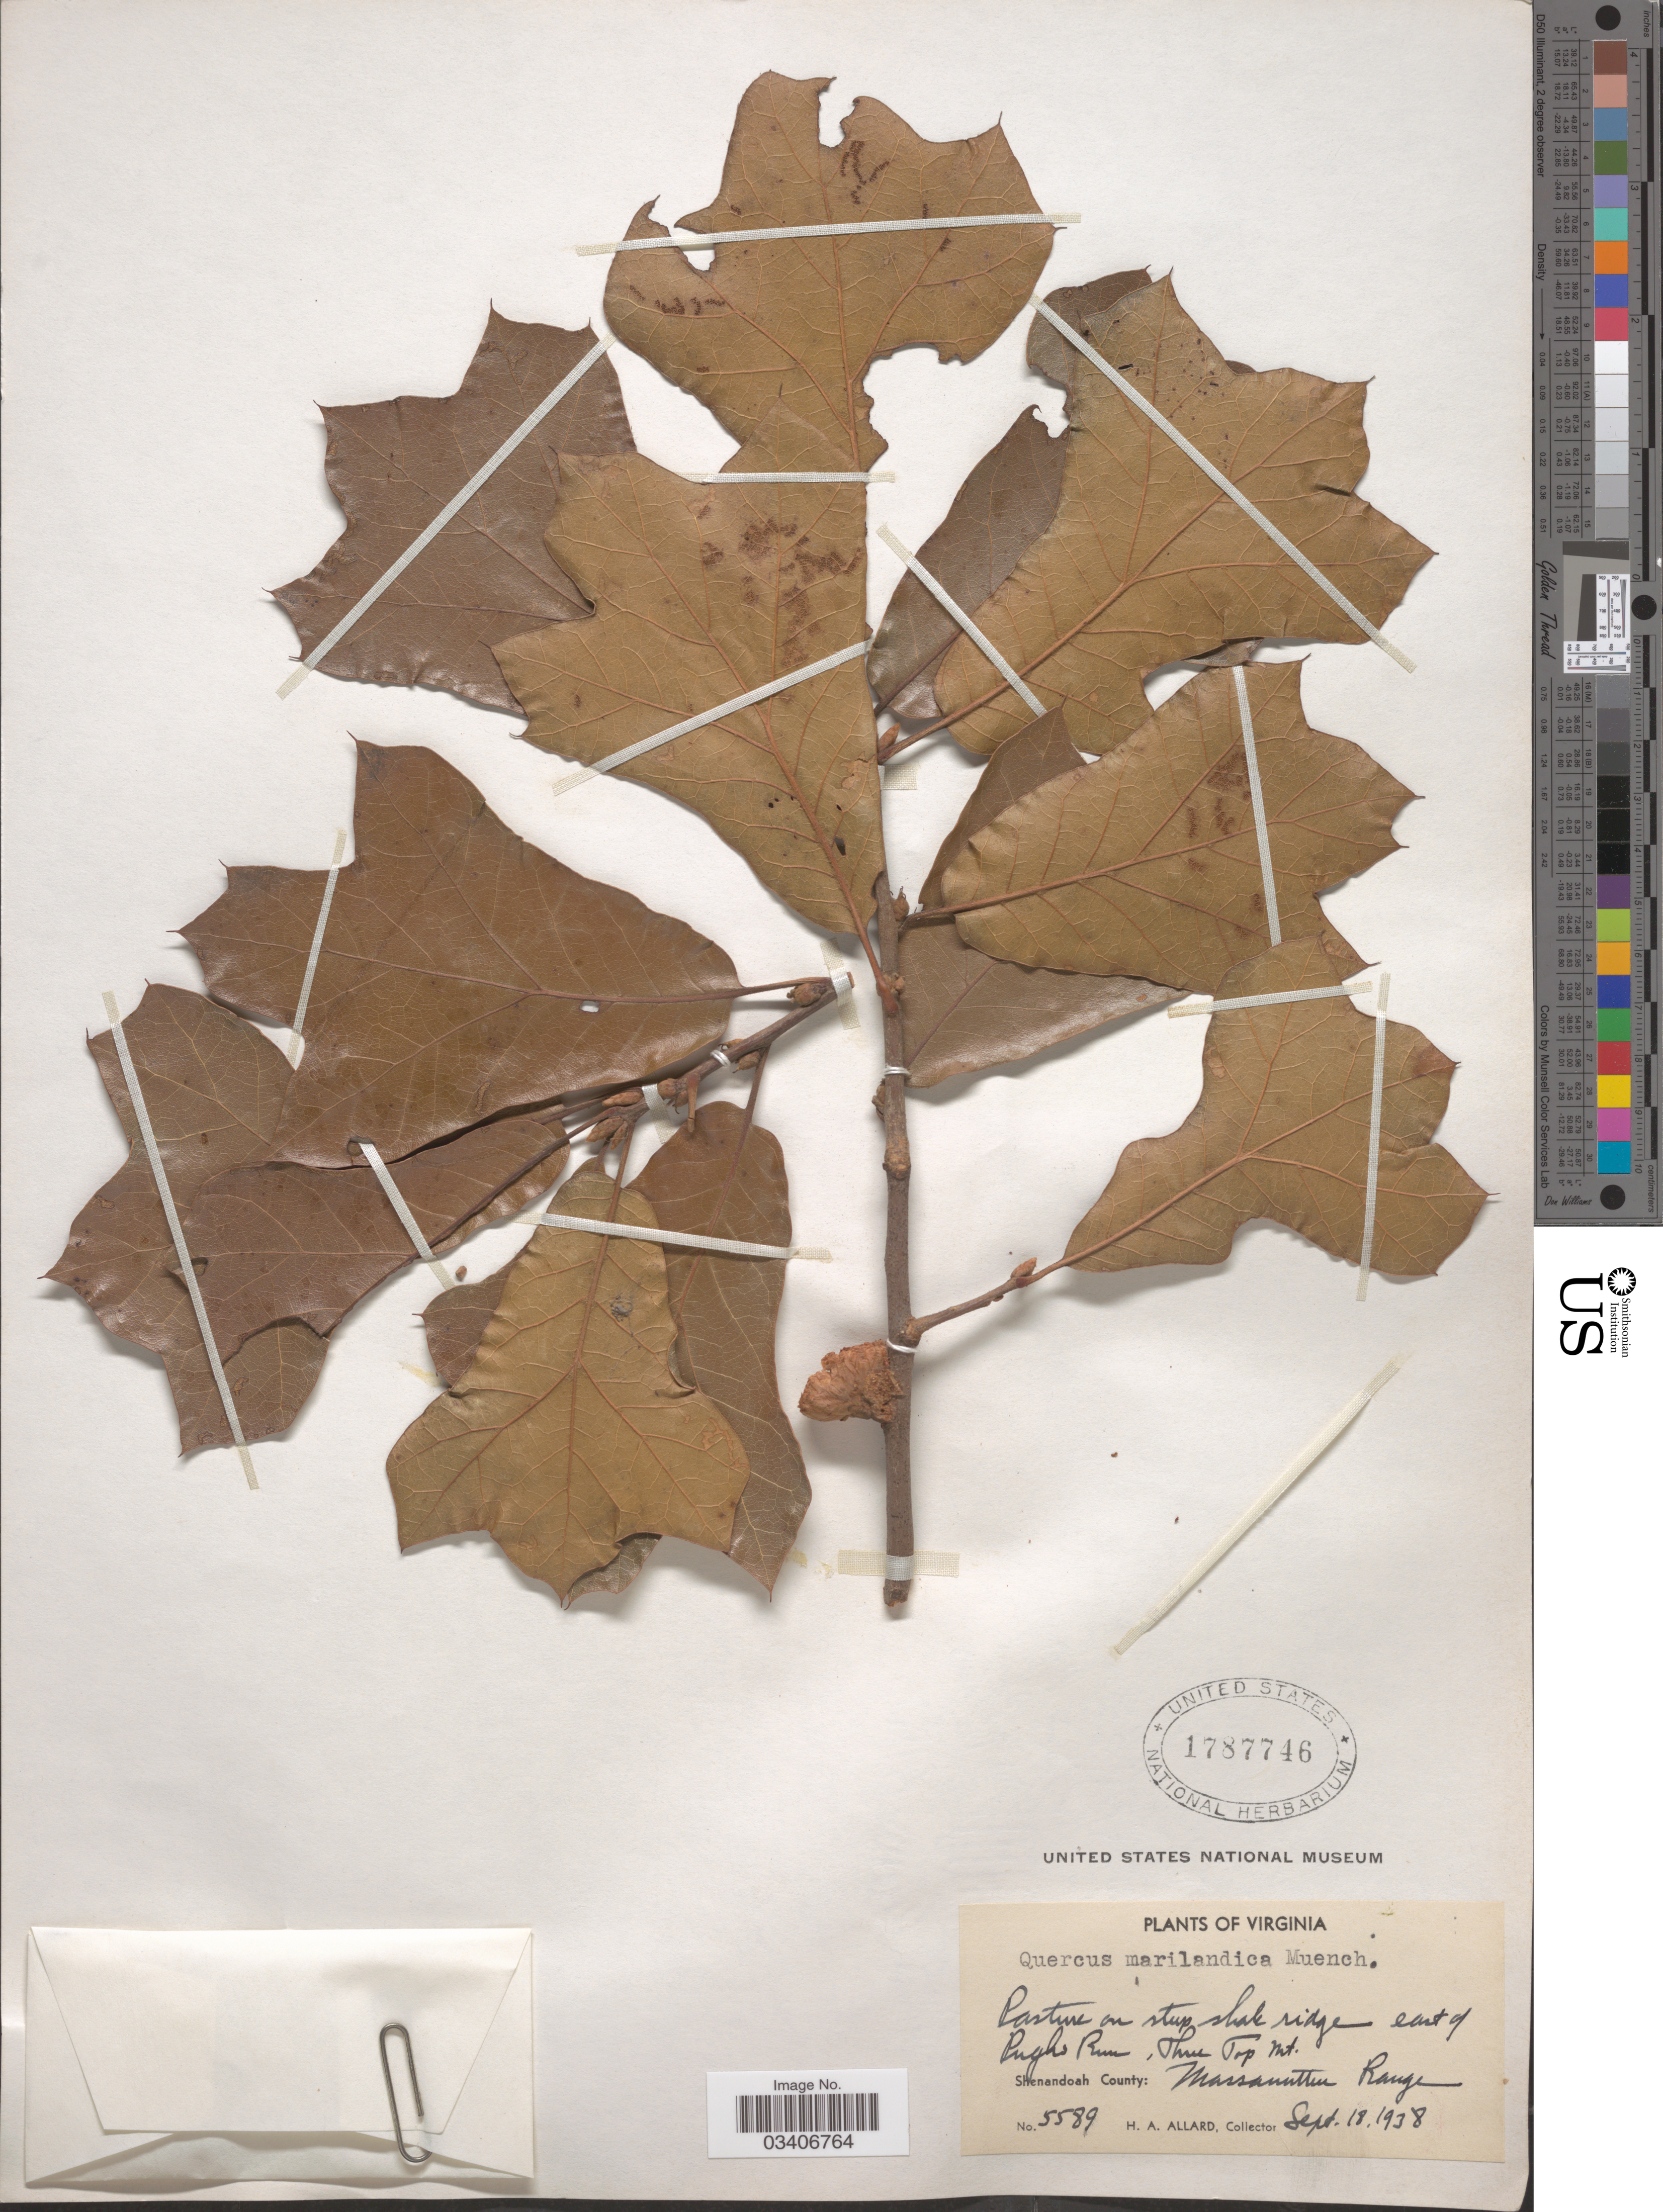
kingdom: Plantae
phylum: Tracheophyta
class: Magnoliopsida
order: Fagales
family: Fagaceae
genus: Quercus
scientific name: Quercus marilandica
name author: (L.) Münchh.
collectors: H. A. Allard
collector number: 5589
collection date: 1938-09-18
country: United States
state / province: Virginia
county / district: Shenandoah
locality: East of Pughs Run, Three Top Mt. Shenandoah County: Massanutten Range.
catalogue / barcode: US 1787746